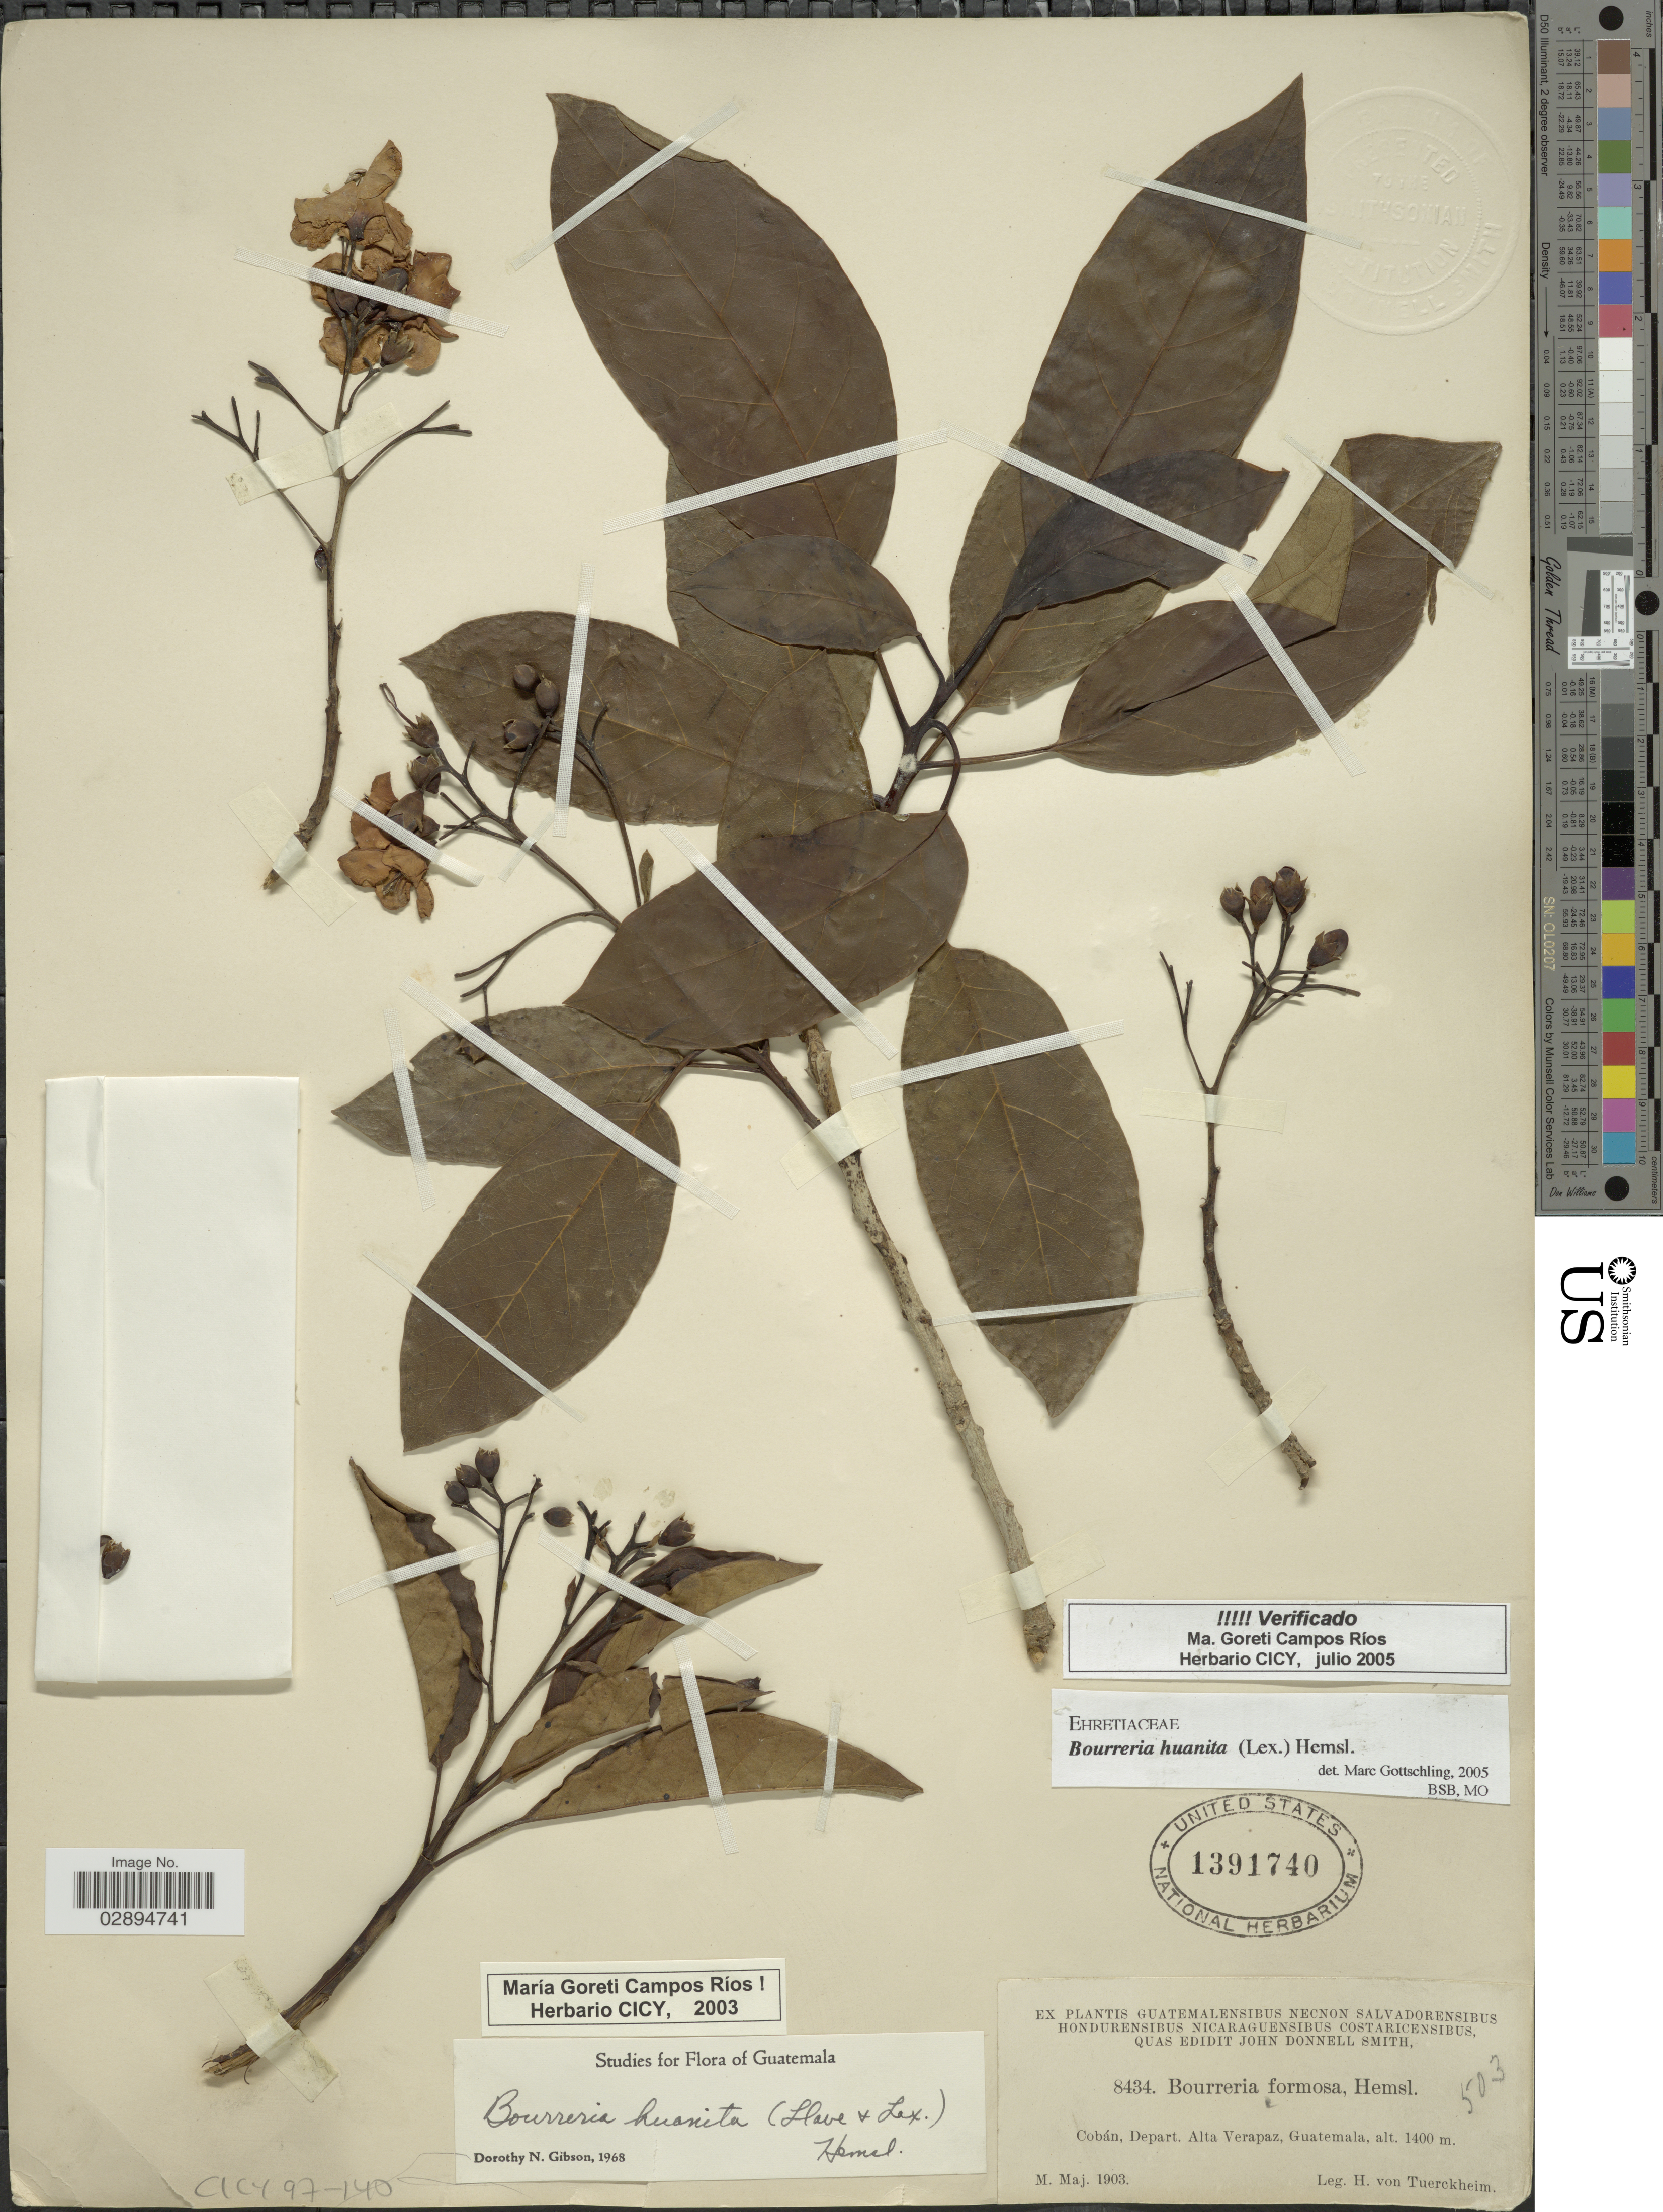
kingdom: Plantae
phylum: Tracheophyta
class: Magnoliopsida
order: Boraginales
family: Ehretiaceae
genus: Bourreria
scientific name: Bourreria huanita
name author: (Lex.) Hemsl.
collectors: H. von Türckheim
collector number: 8434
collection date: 1903-05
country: Guatemala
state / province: Alta Verapaz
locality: Cobán, Depart. Alta Verapaz.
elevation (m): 1400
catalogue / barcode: US 1391740